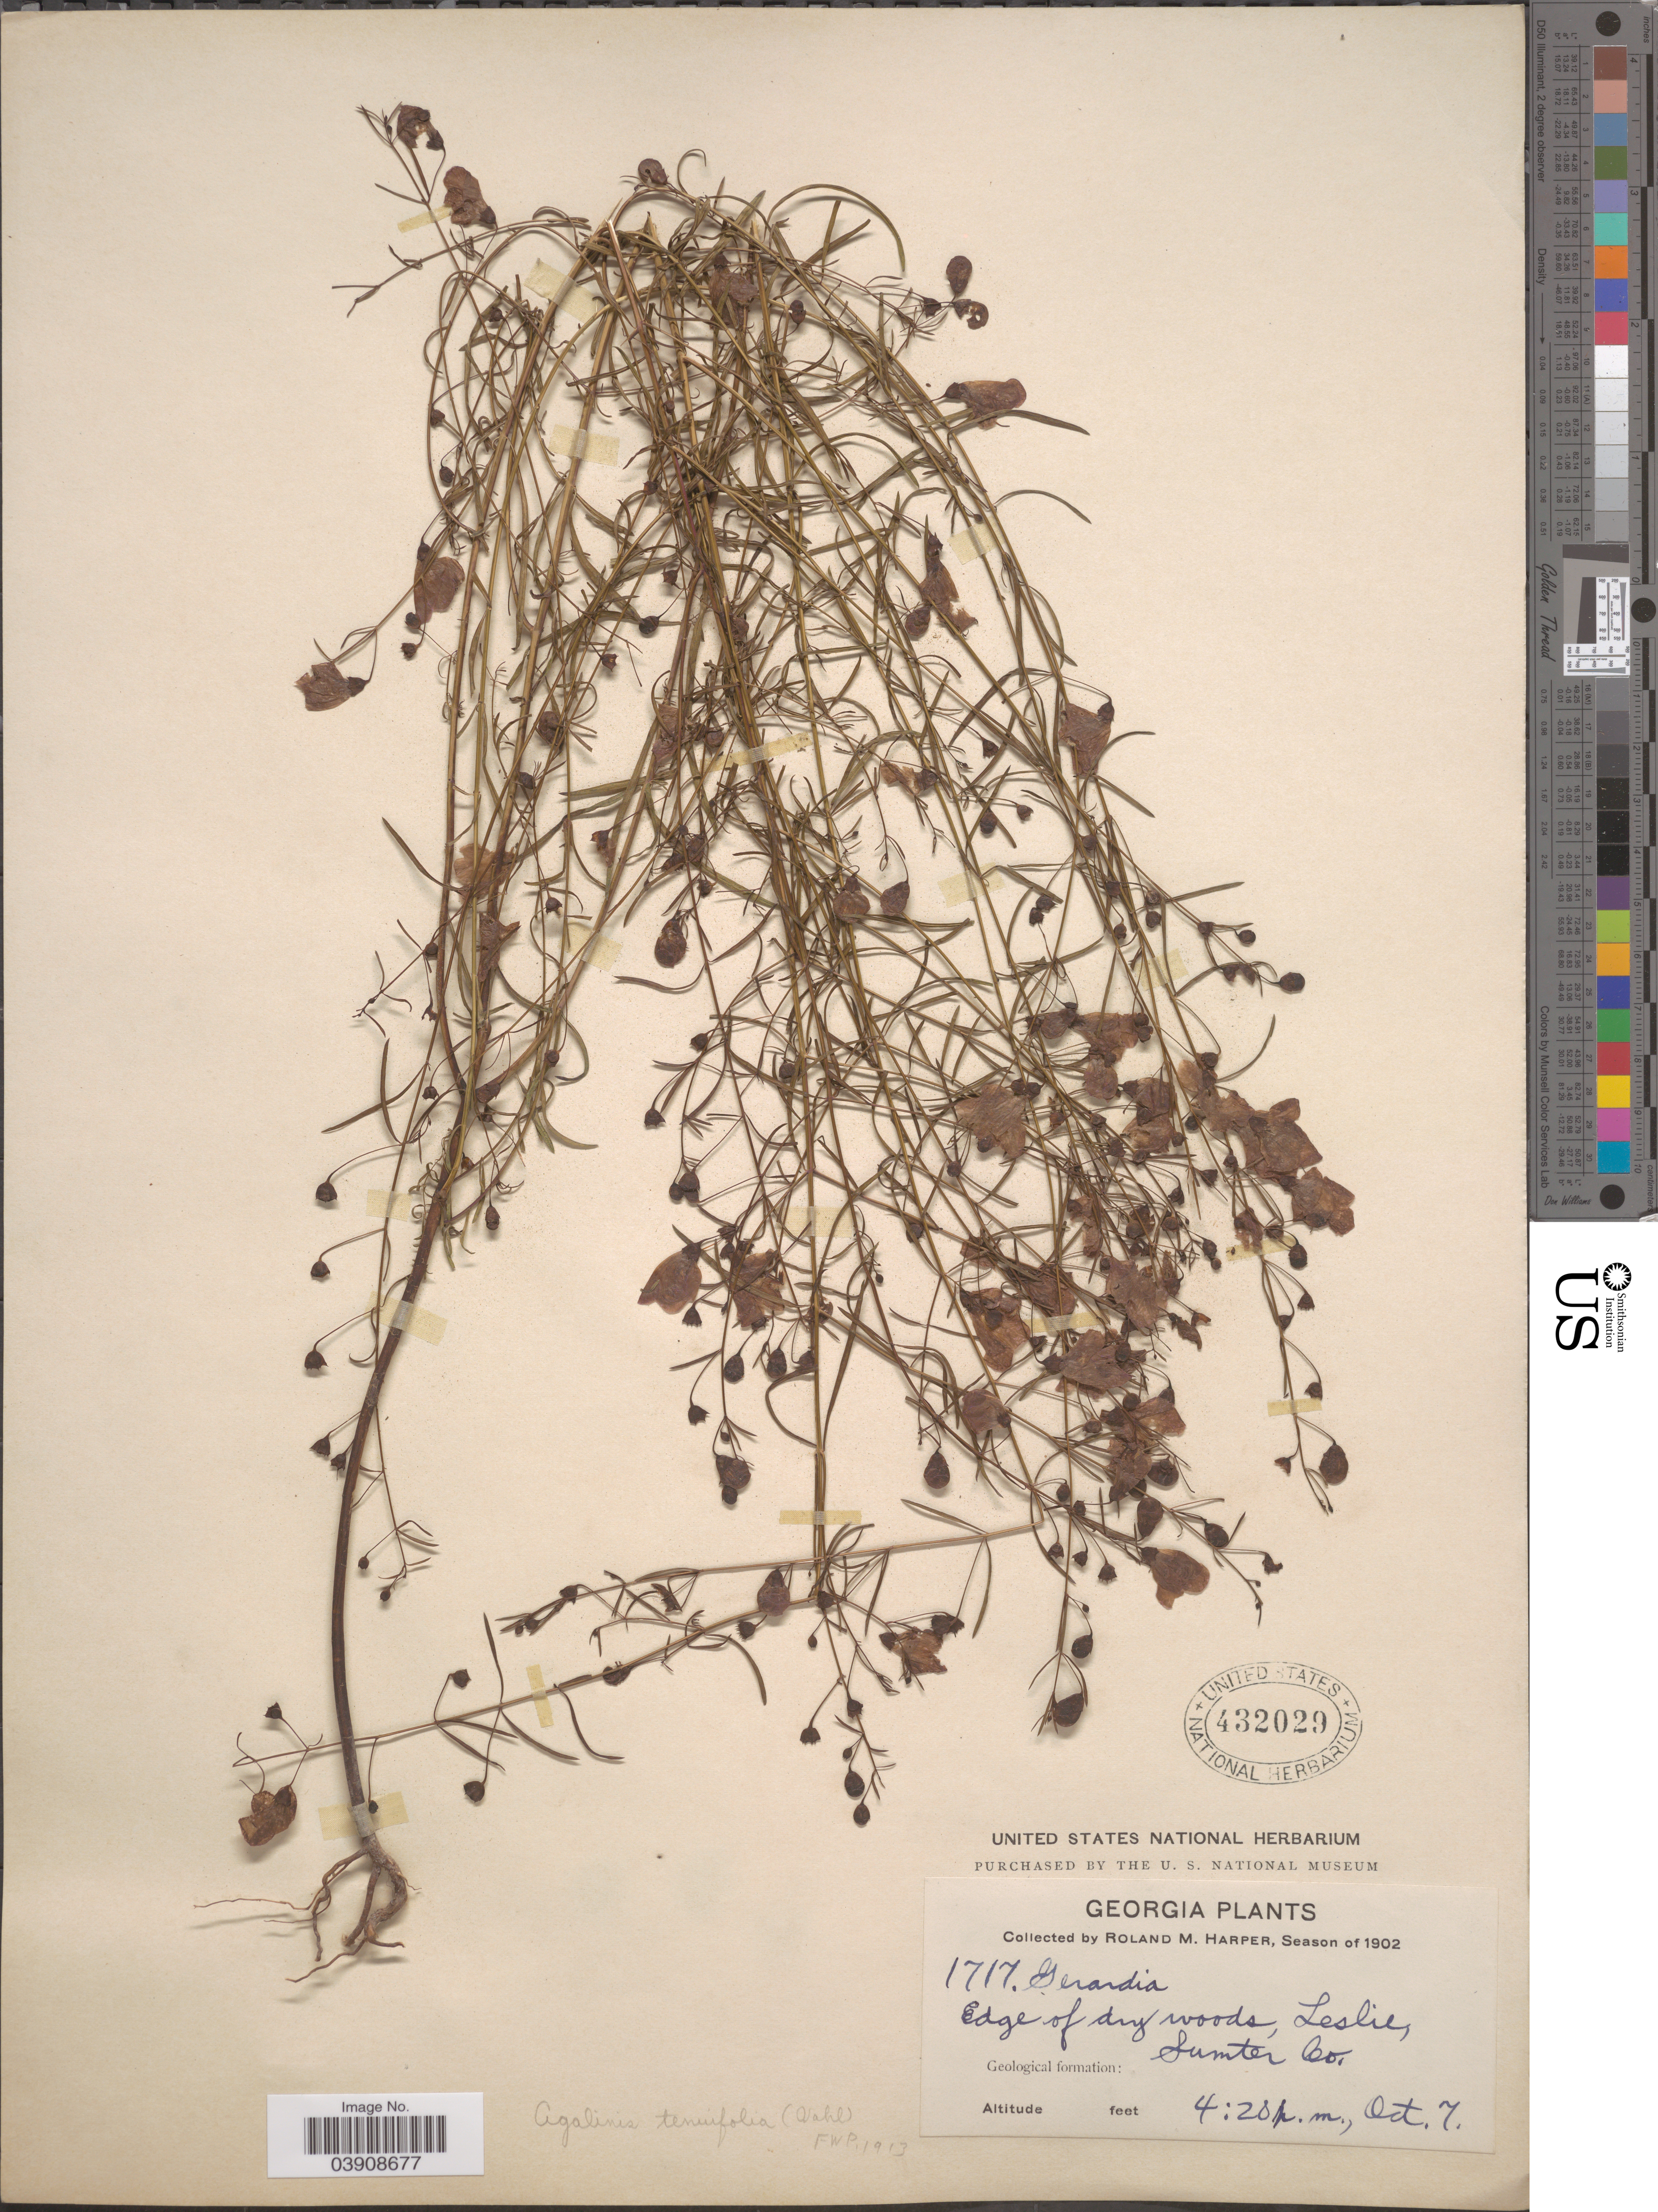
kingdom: Plantae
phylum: Tracheophyta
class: Magnoliopsida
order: Lamiales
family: Orobanchaceae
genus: Agalinis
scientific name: Agalinis tenuifolia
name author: (Vahl) Raf.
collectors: R. M. Harper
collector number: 1717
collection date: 1902-10-07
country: United States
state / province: Georgia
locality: Edge of dry woods, Leslie, Sumter Co.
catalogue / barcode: US 432029